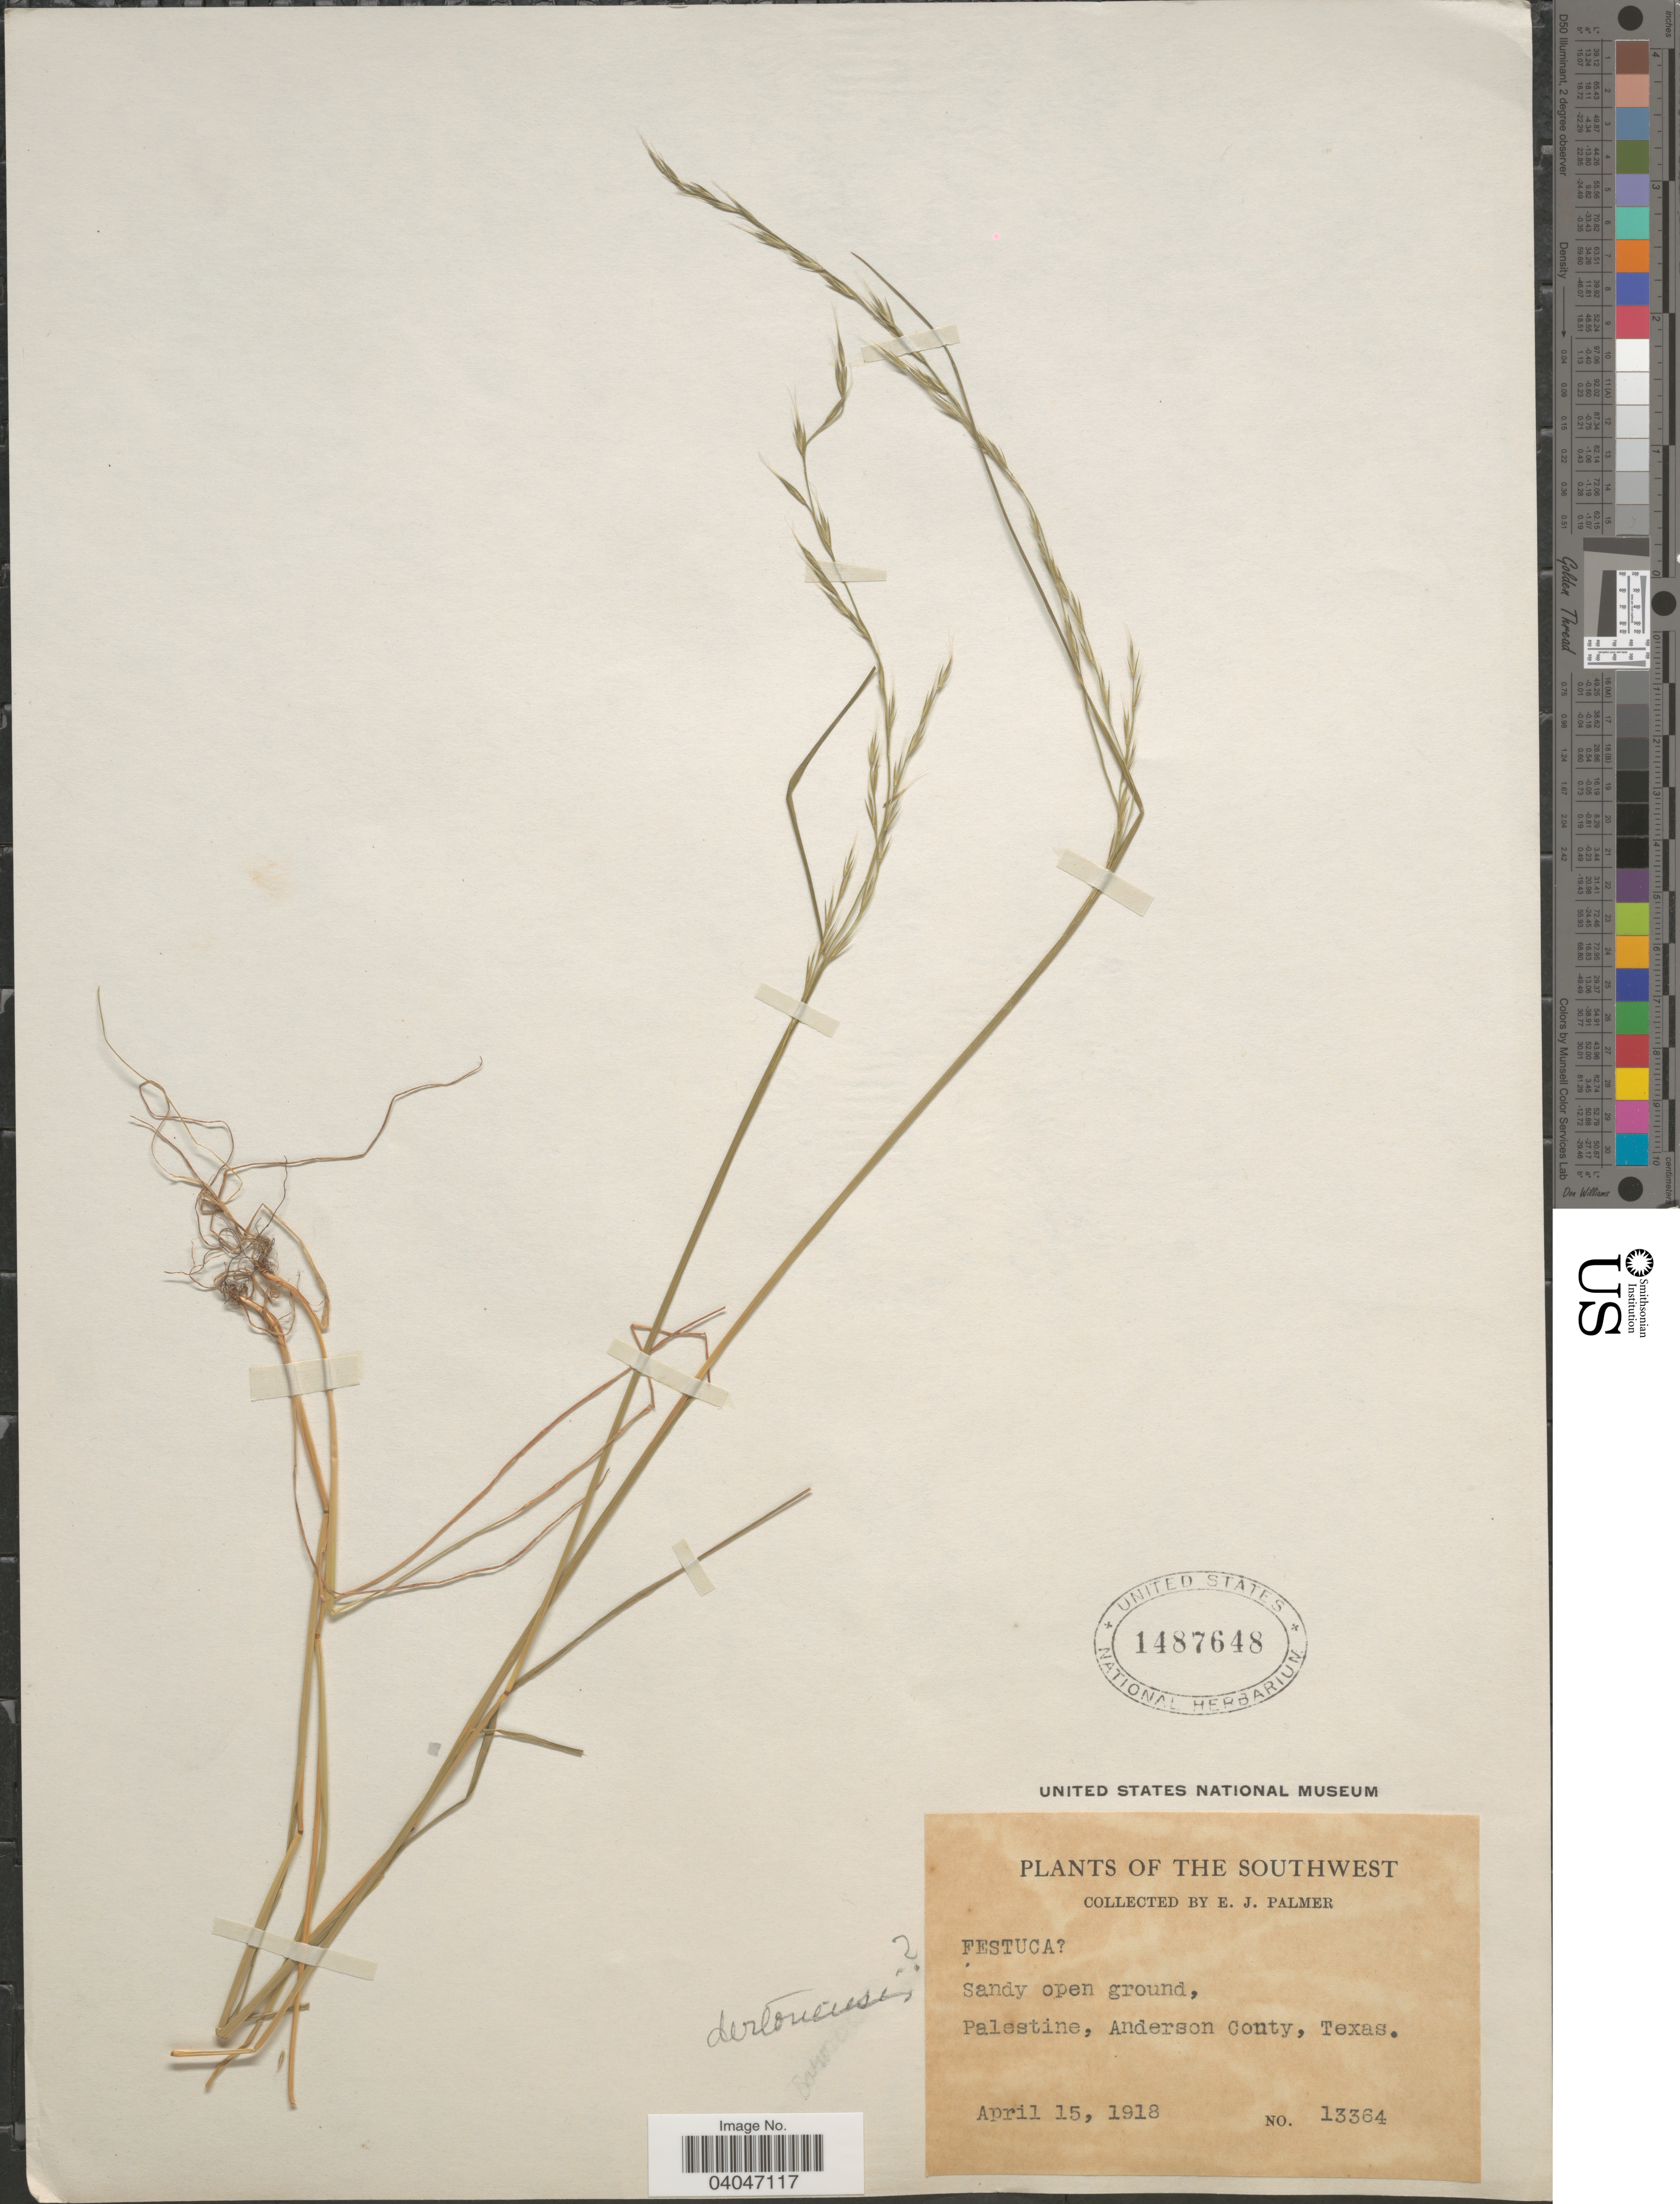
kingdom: Plantae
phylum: Tracheophyta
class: Liliopsida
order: Poales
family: Poaceae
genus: Festuca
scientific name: Festuca sp.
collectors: E. J. Palmer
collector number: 13364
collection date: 1918-04-15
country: United States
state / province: Texas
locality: Southwest. Sandy open ground, Palestine, Anderson County.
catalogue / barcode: US 1487648